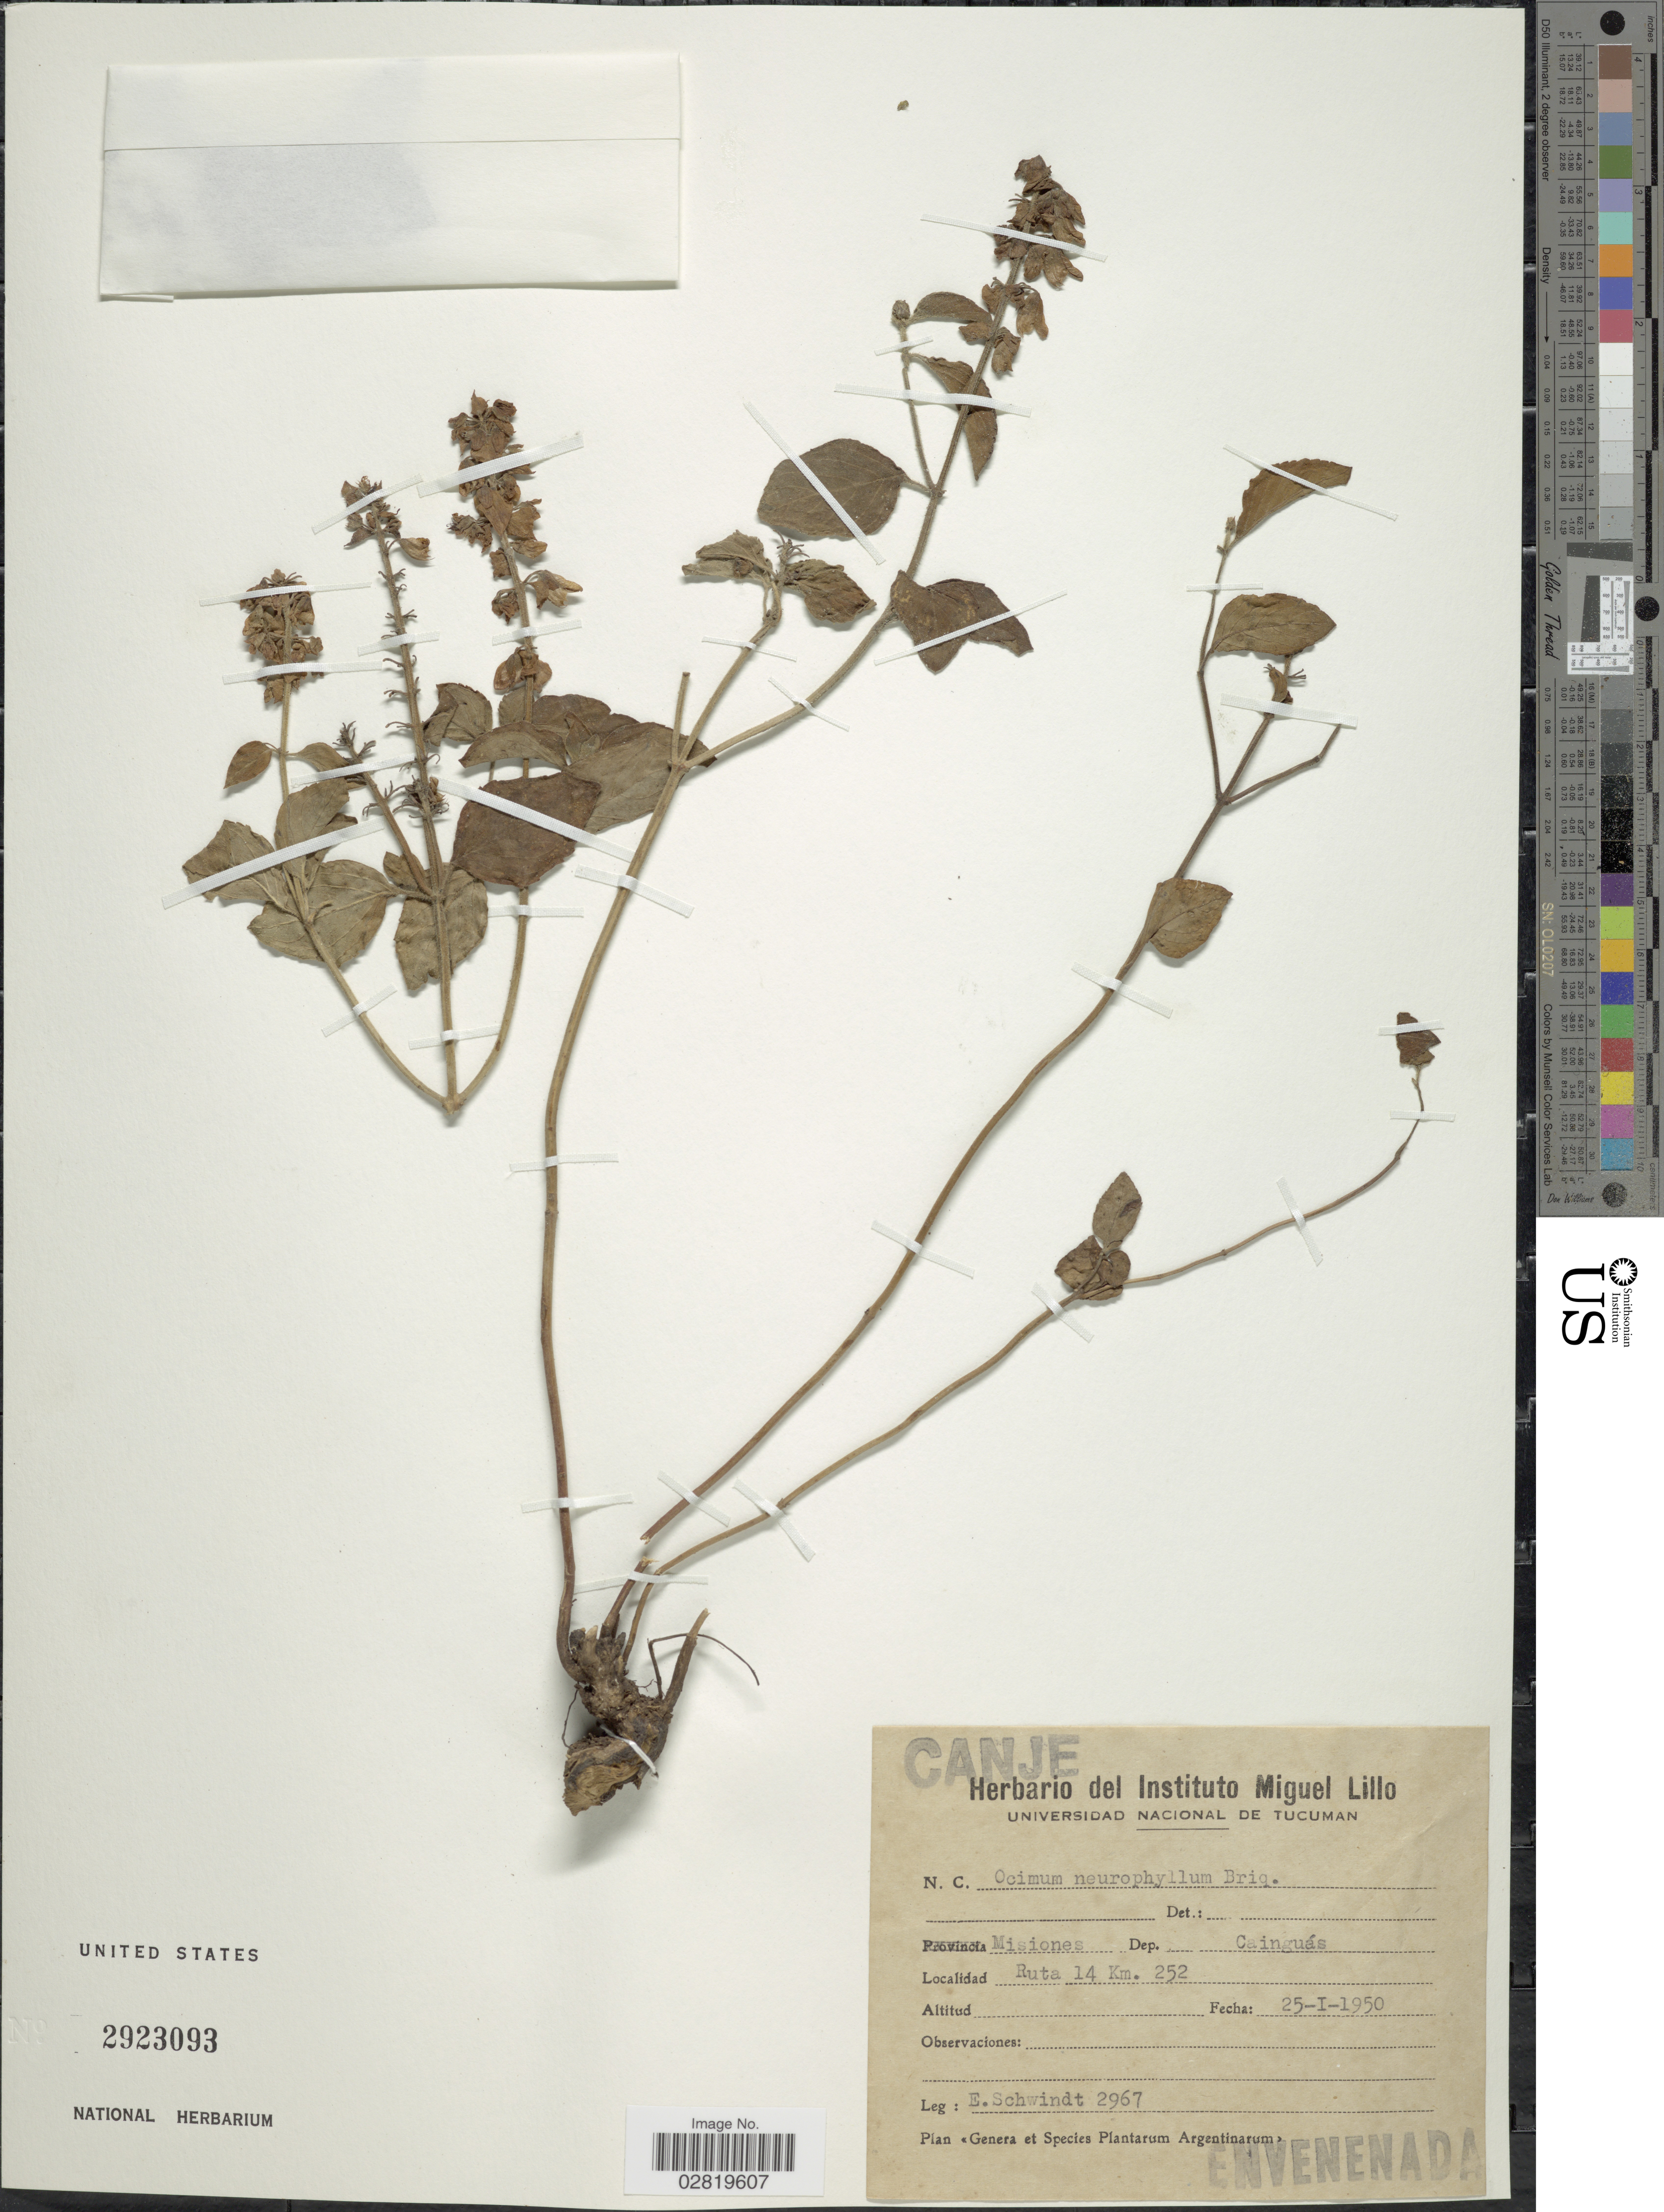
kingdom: Plantae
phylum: Tracheophyta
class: Magnoliopsida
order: Lamiales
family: Lamiaceae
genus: Ocimum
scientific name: Ocimum neurophyllum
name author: Briq.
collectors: E. Schwindt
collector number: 2967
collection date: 1950-01-25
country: Argentina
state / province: Misiones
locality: Dep. Cainguás, Ruta 14 Km. 252.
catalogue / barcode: US 2923093